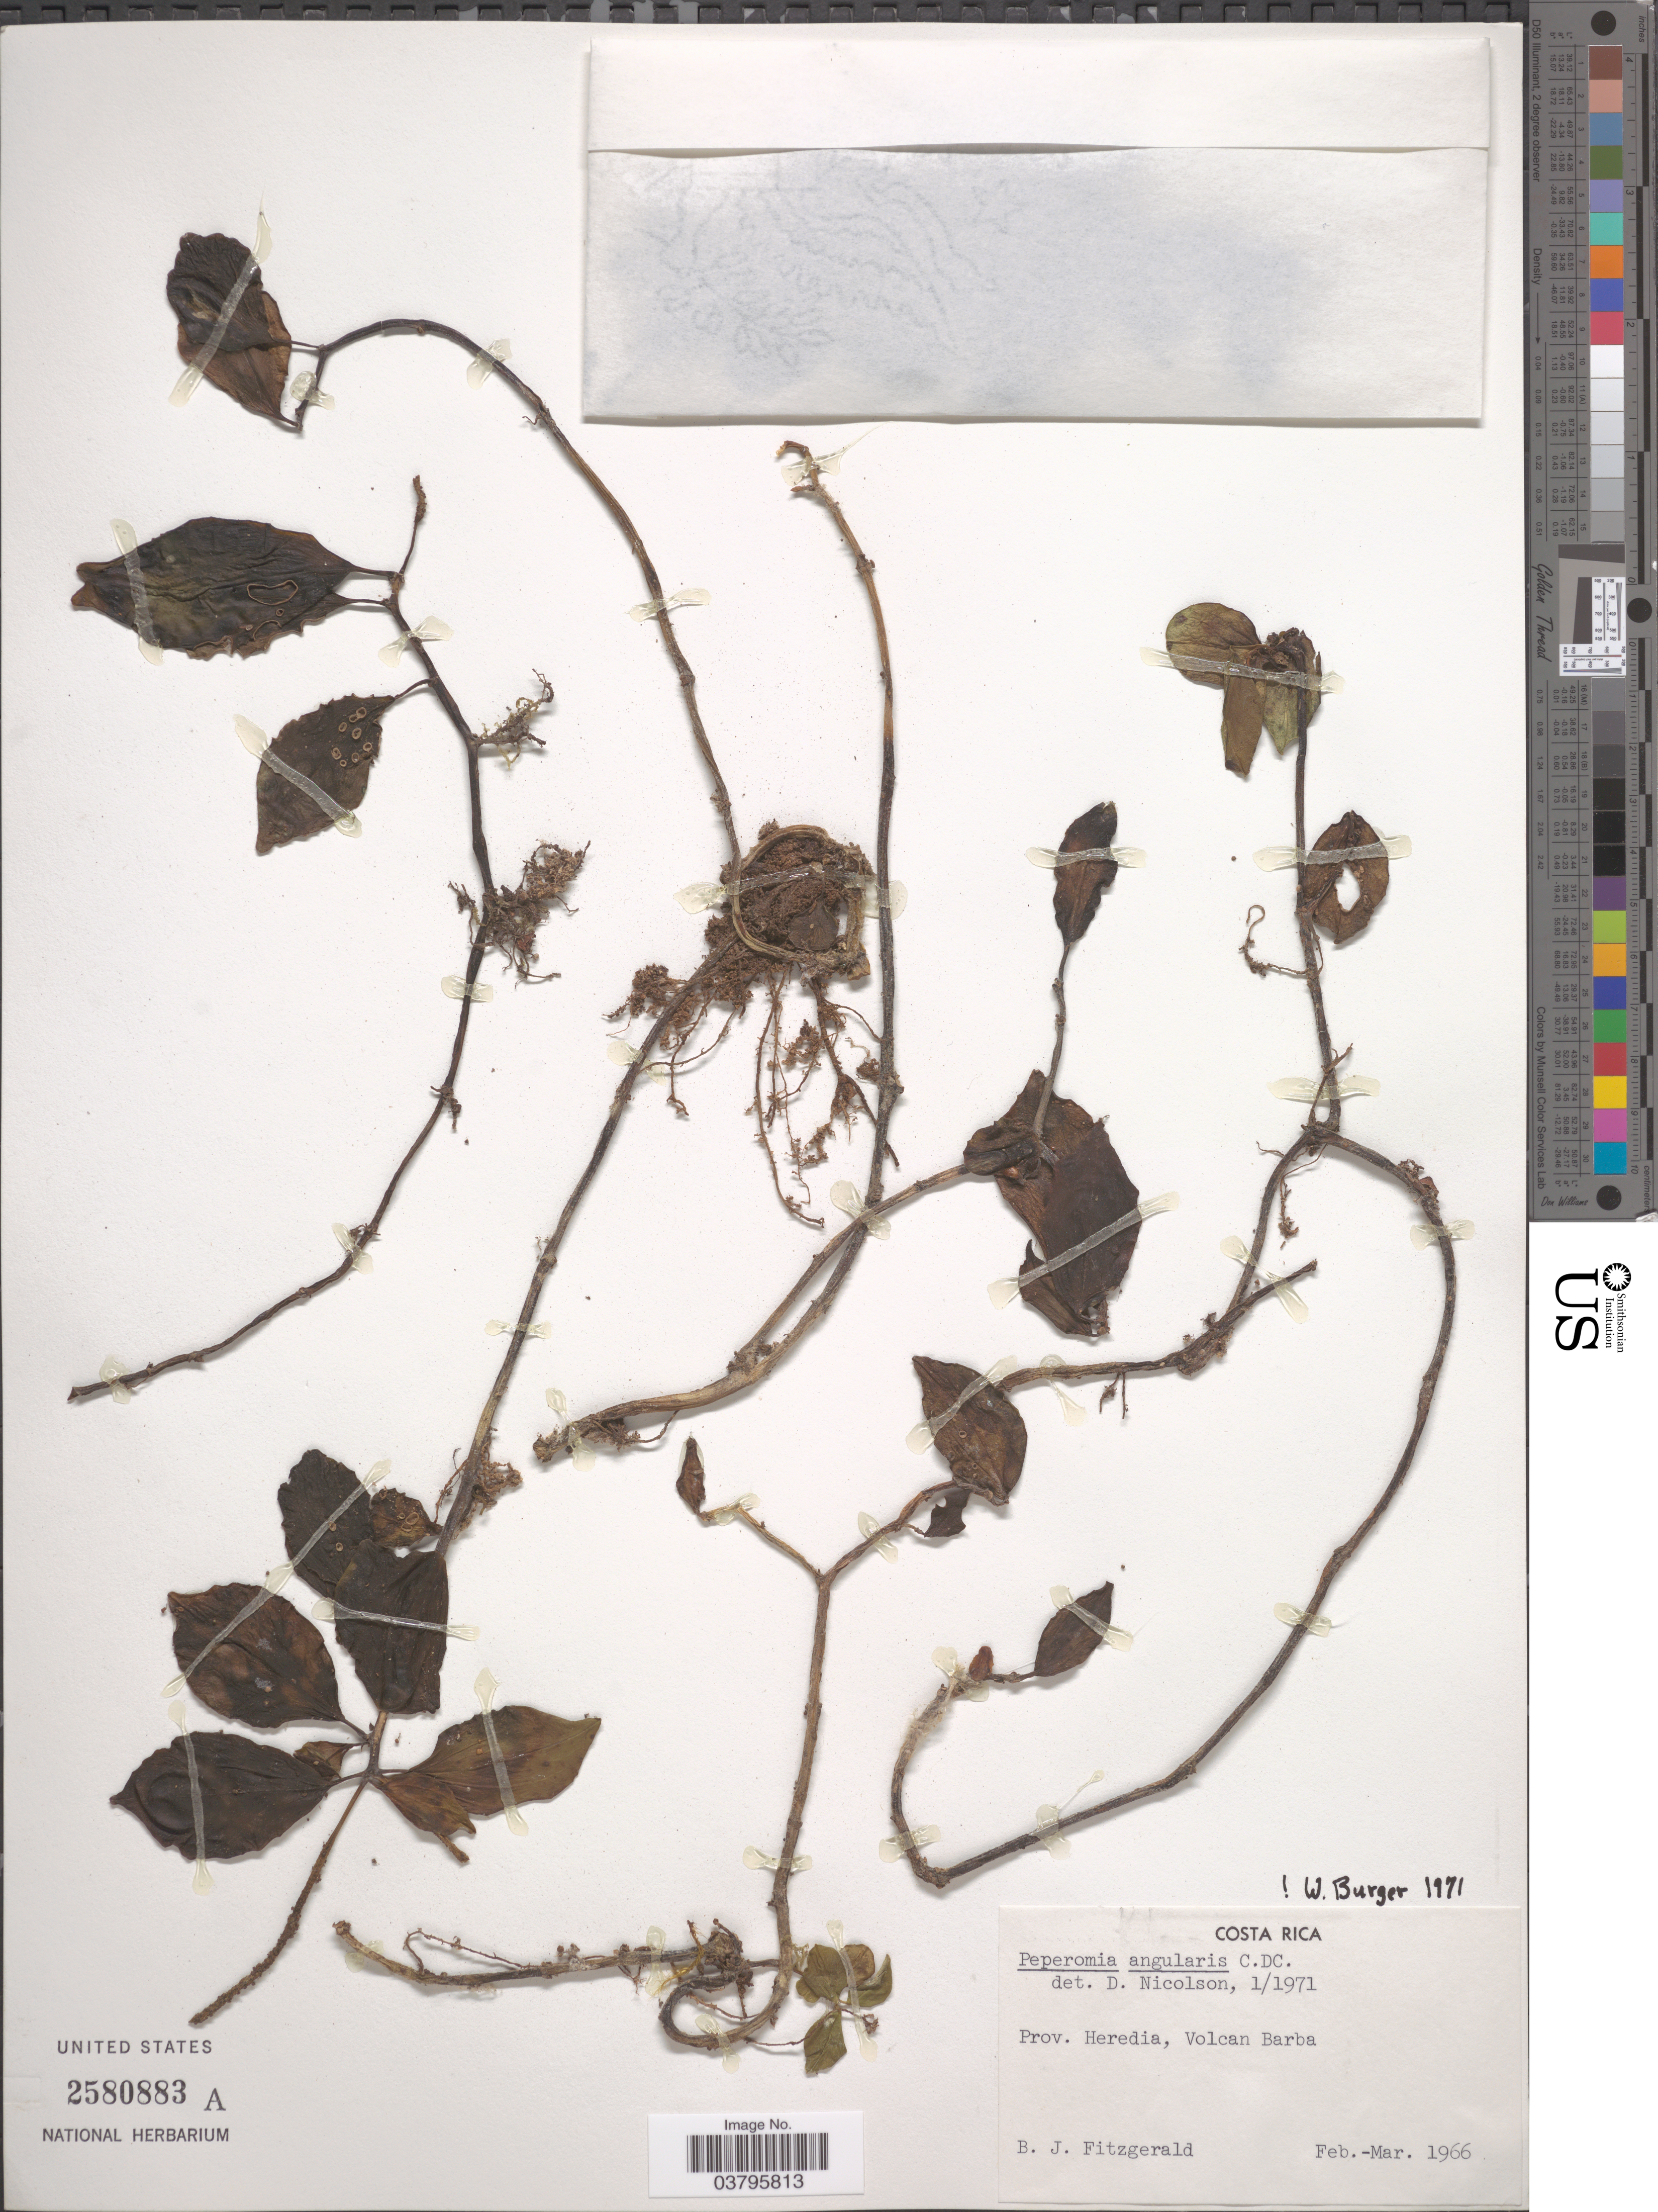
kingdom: Plantae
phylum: Tracheophyta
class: Magnoliopsida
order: Piperales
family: Piperaceae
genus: Peperomia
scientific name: Peperomia san-joseana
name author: C. DC.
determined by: Jiménez, José Estaban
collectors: B. Fitzgerald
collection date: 1966-02/1966-03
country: Costa Rica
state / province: Heredia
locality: Volcan Barba.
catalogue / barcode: US 2580883A